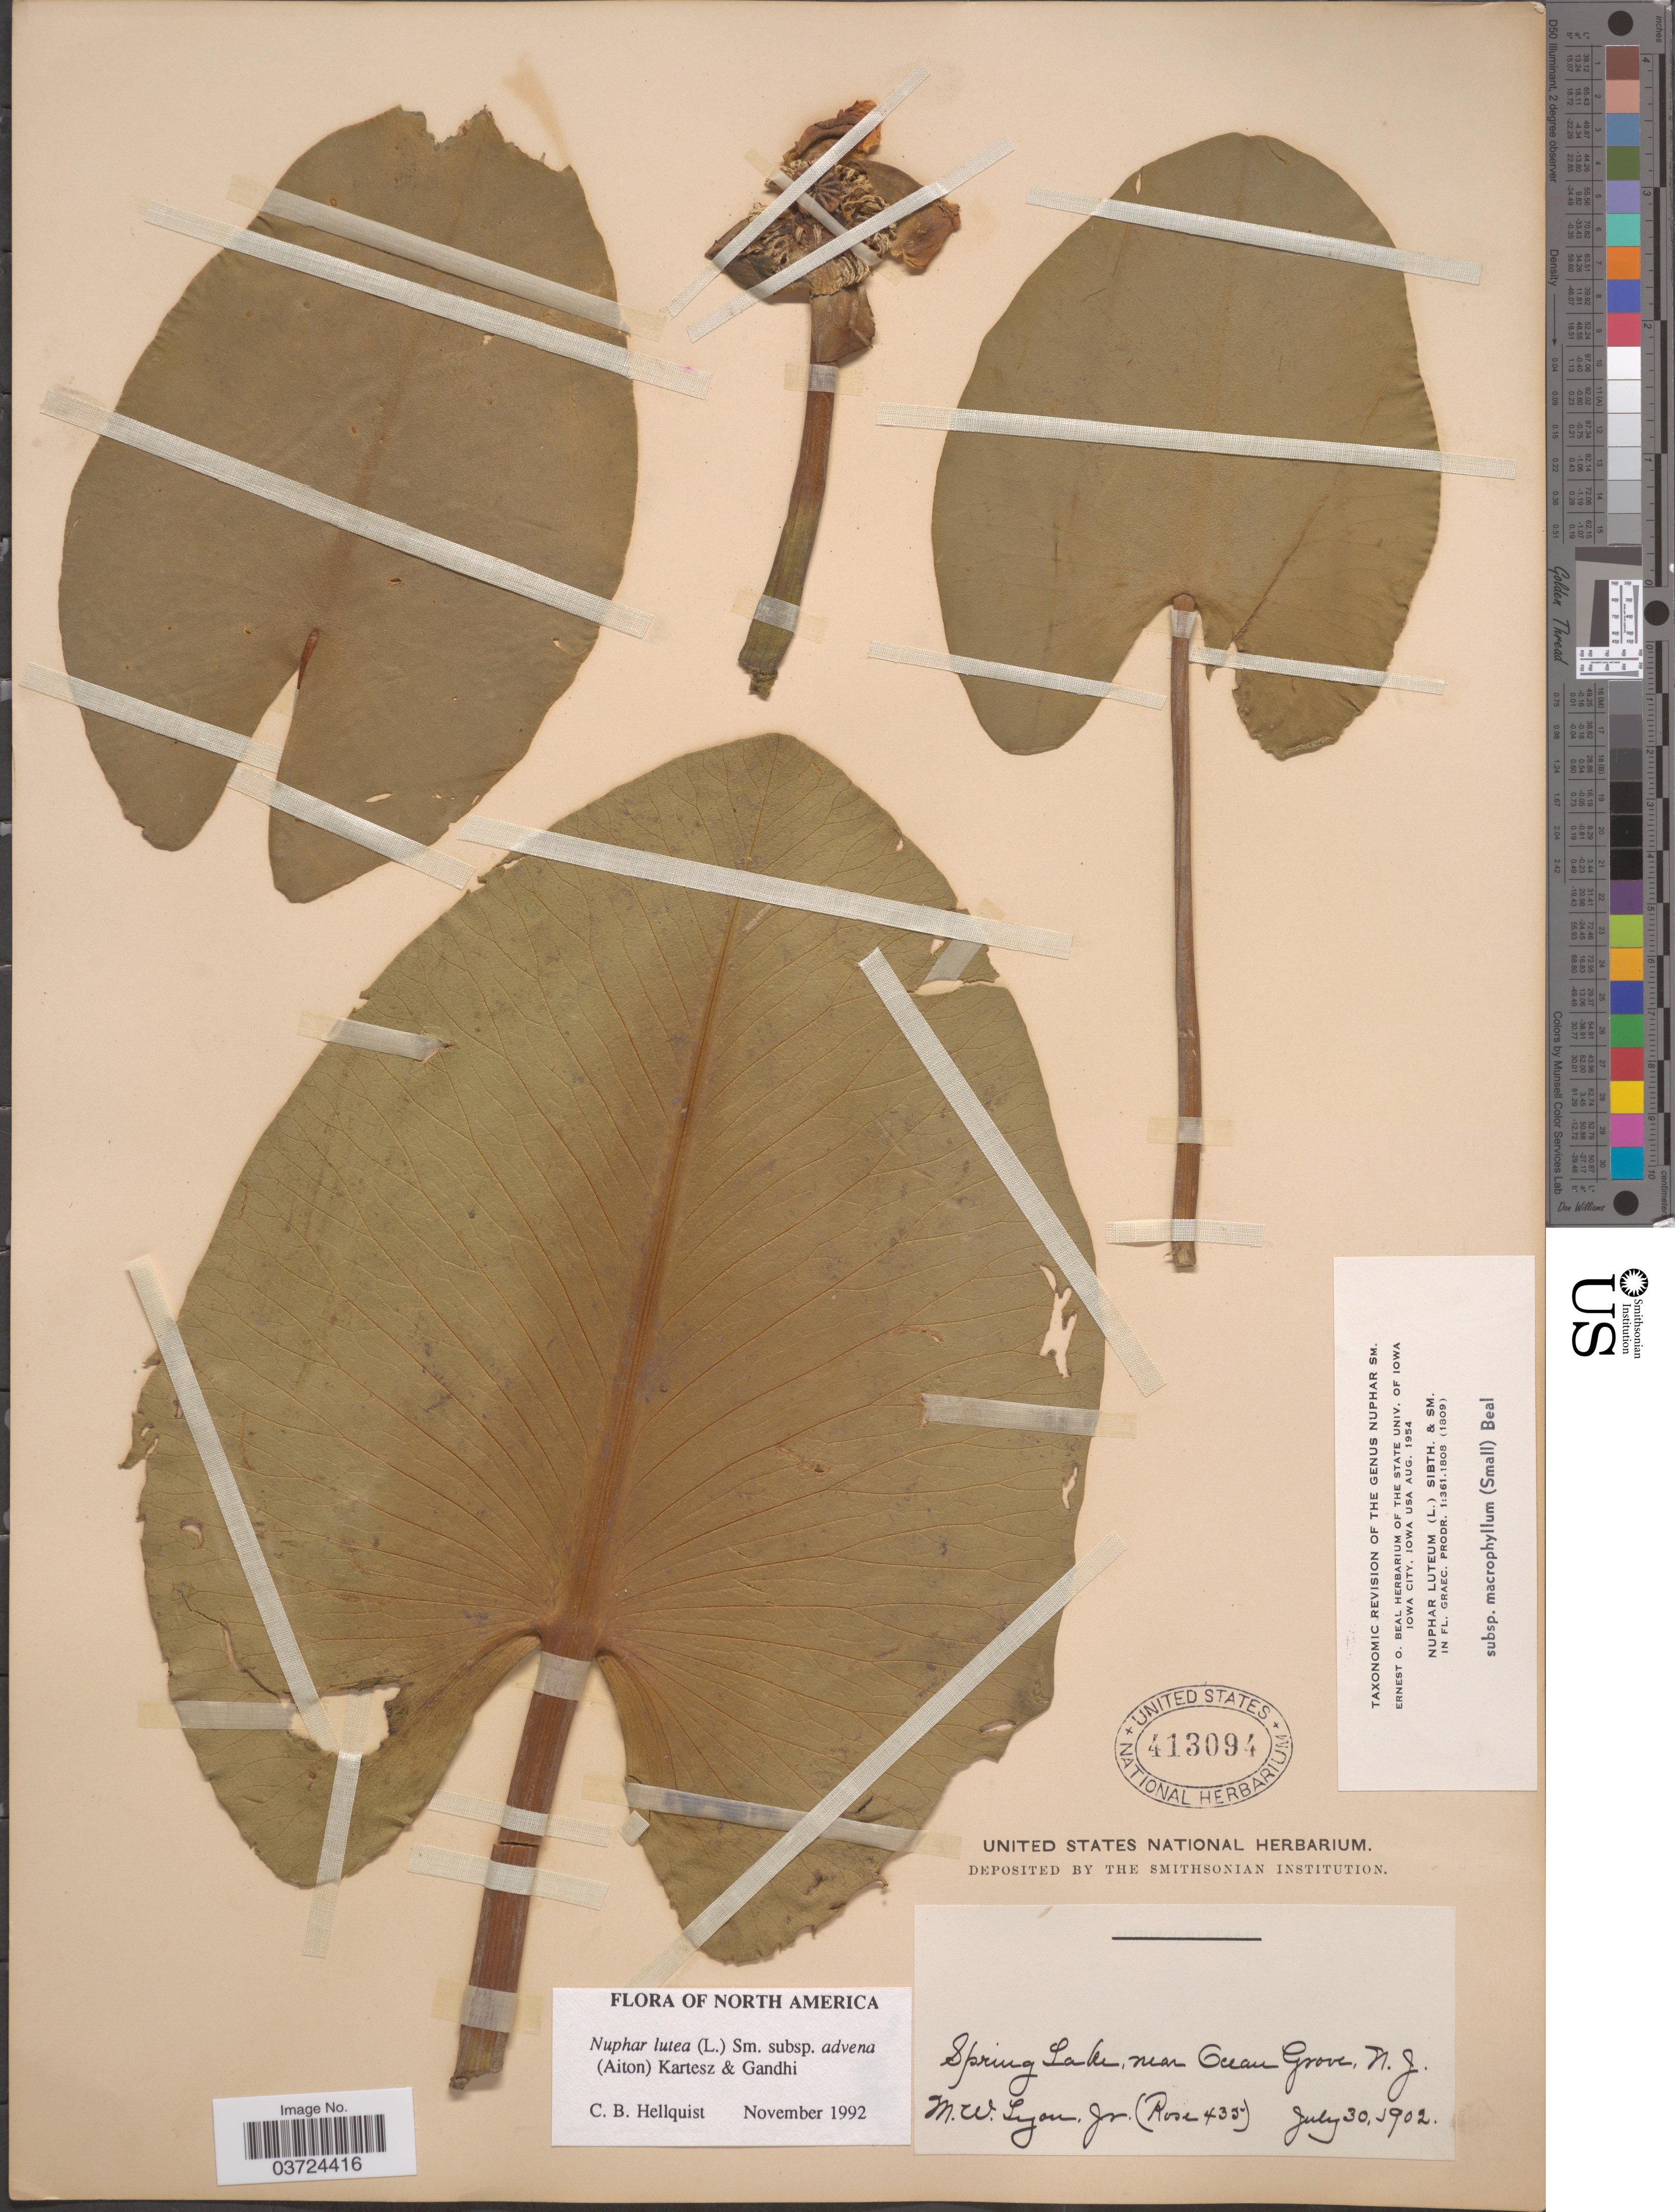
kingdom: Plantae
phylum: Tracheophyta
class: Magnoliopsida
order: Nymphaeales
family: Nymphaeaceae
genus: Nuphar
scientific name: Nuphar lutea subsp. advena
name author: (L.) Kartesz & Gandhi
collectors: M. W. Lyon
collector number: Rose435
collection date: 1902-07-30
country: United States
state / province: New Jersey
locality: Spring Lake, near Ocean Grove.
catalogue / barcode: US 413094